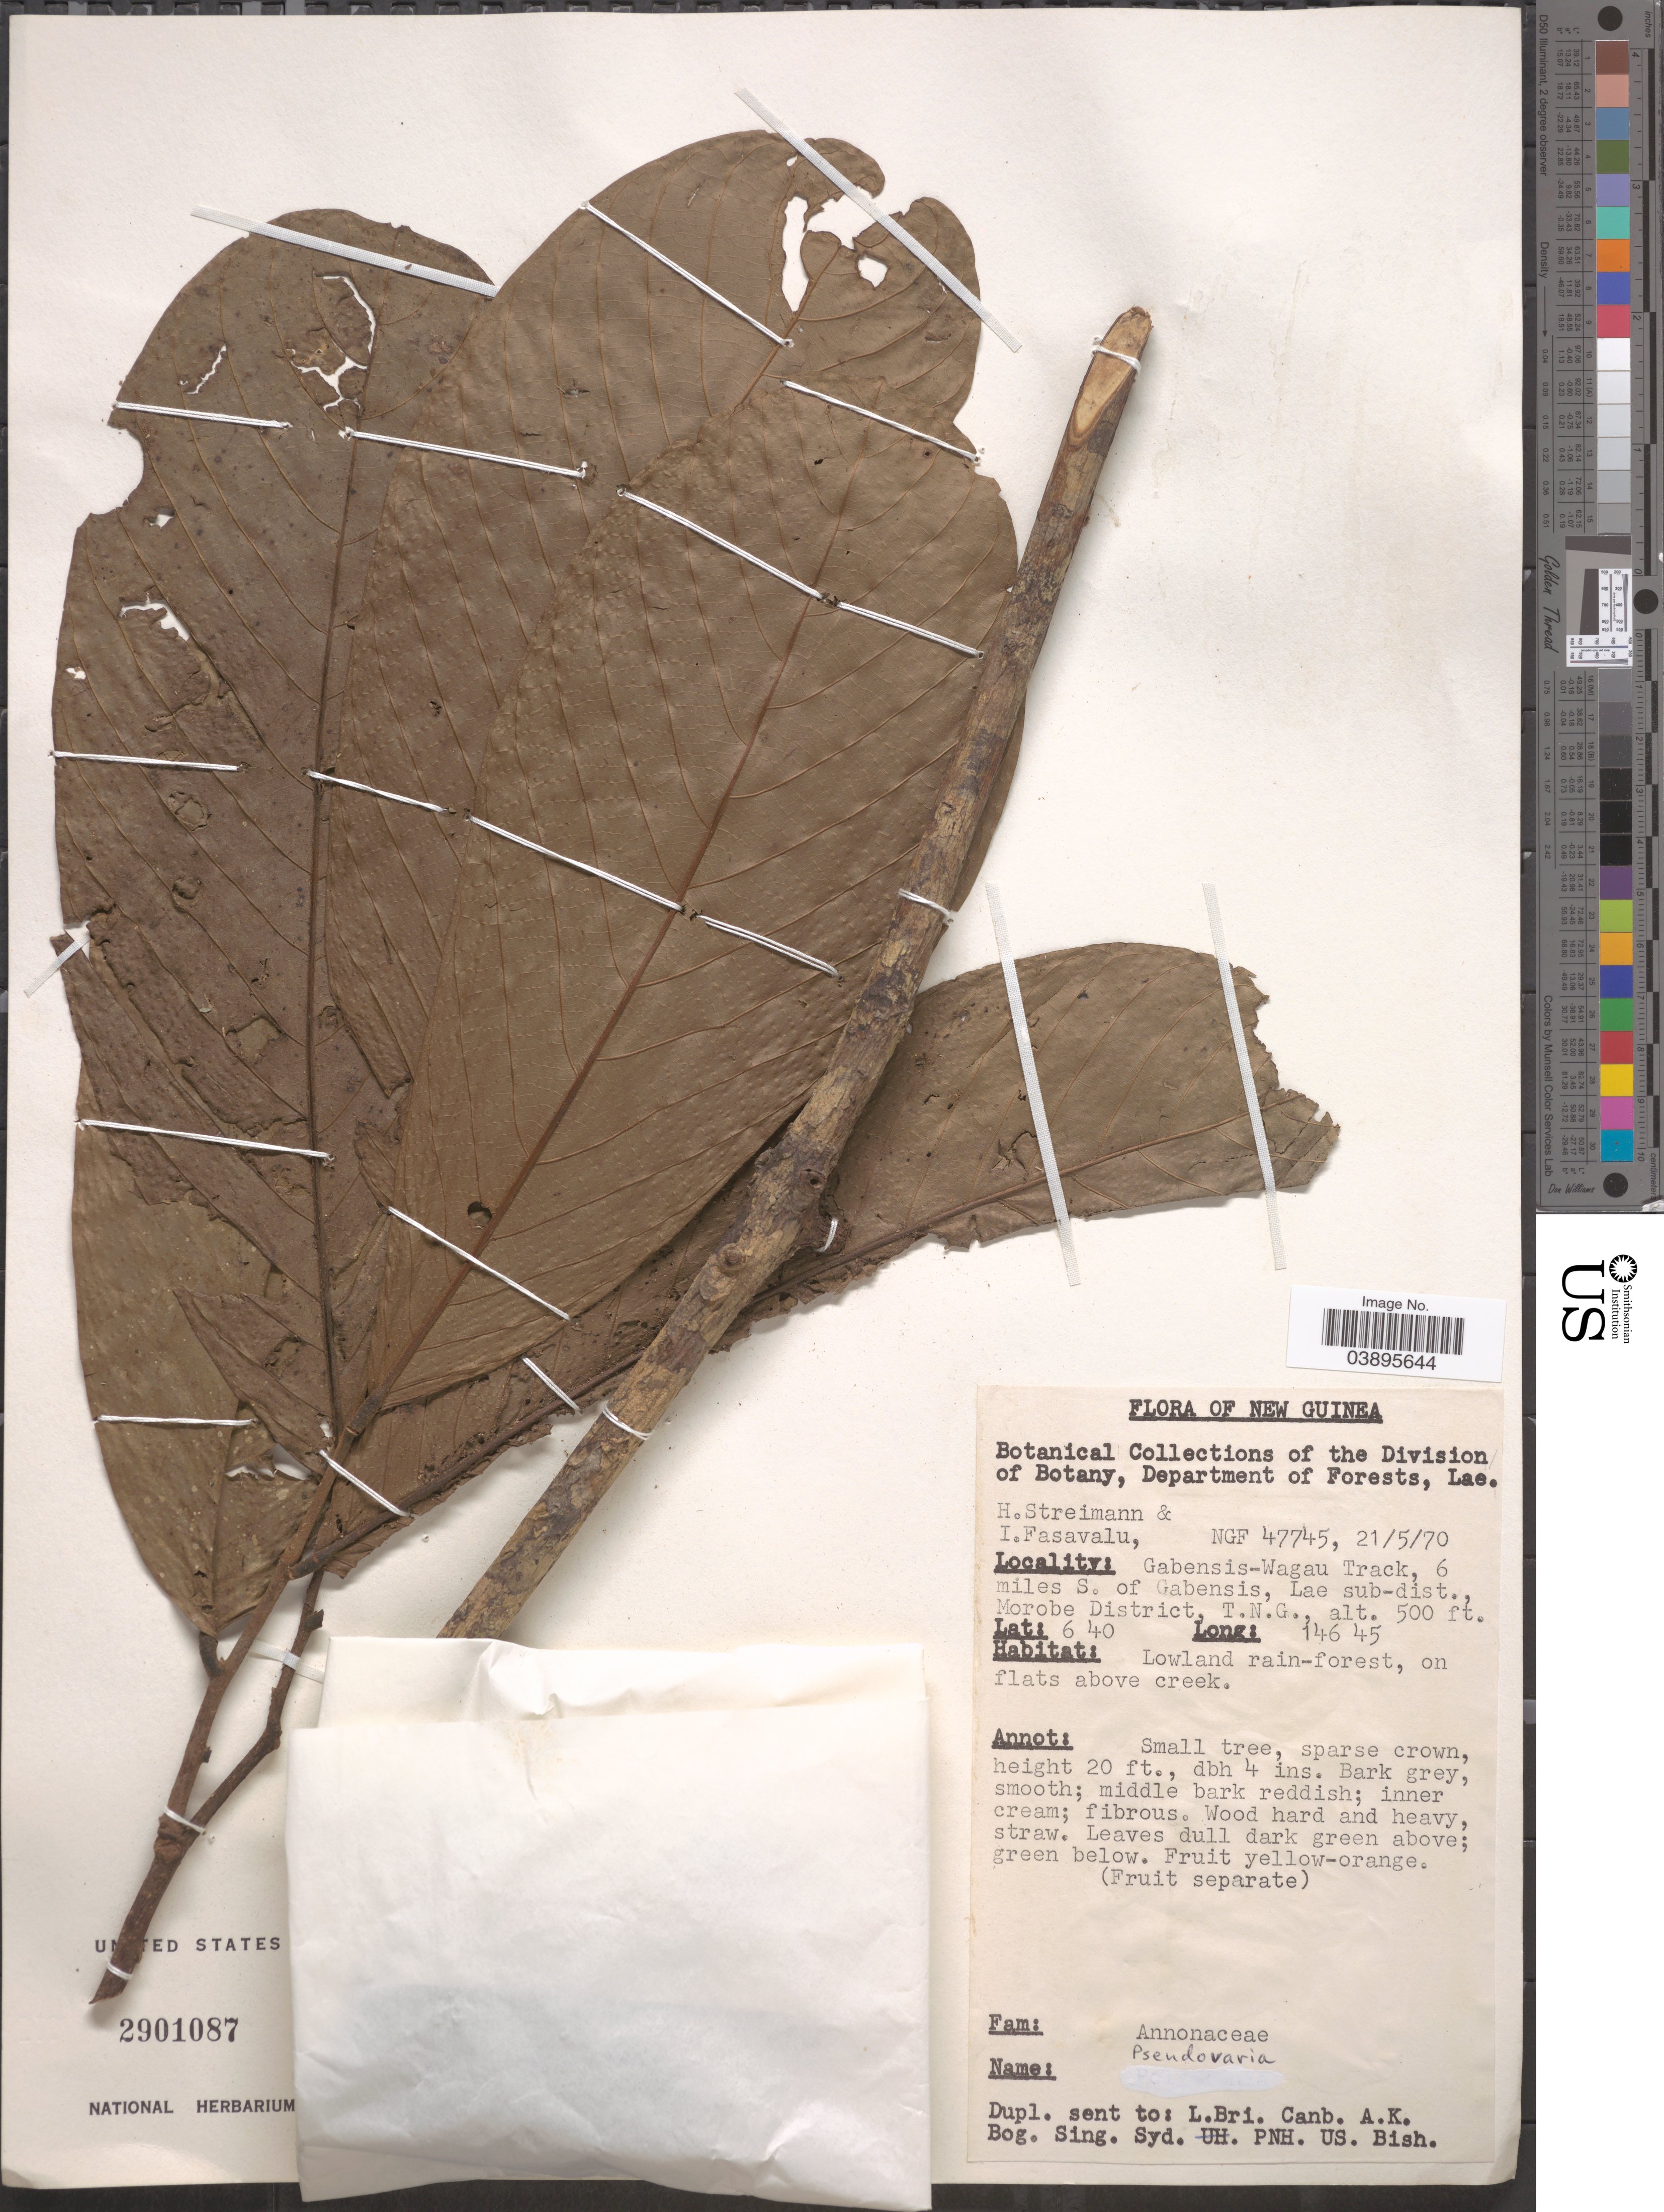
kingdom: Plantae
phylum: Tracheophyta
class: Magnoliopsida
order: Magnoliales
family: Annonaceae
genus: Pseuduvaria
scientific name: Pseuduvaria sp.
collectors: H. Streimann & I. Fasavalu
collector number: NGF47745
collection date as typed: Transcribed d/m/y: 21/5/70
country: Papua New Guinea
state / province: Morobe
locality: New Guinea. Gabensis-Wagau Track, 6 miles S. of Gabensis, Lae sub-dist., Morobe District, T.N.G.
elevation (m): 152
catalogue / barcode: US 2901087